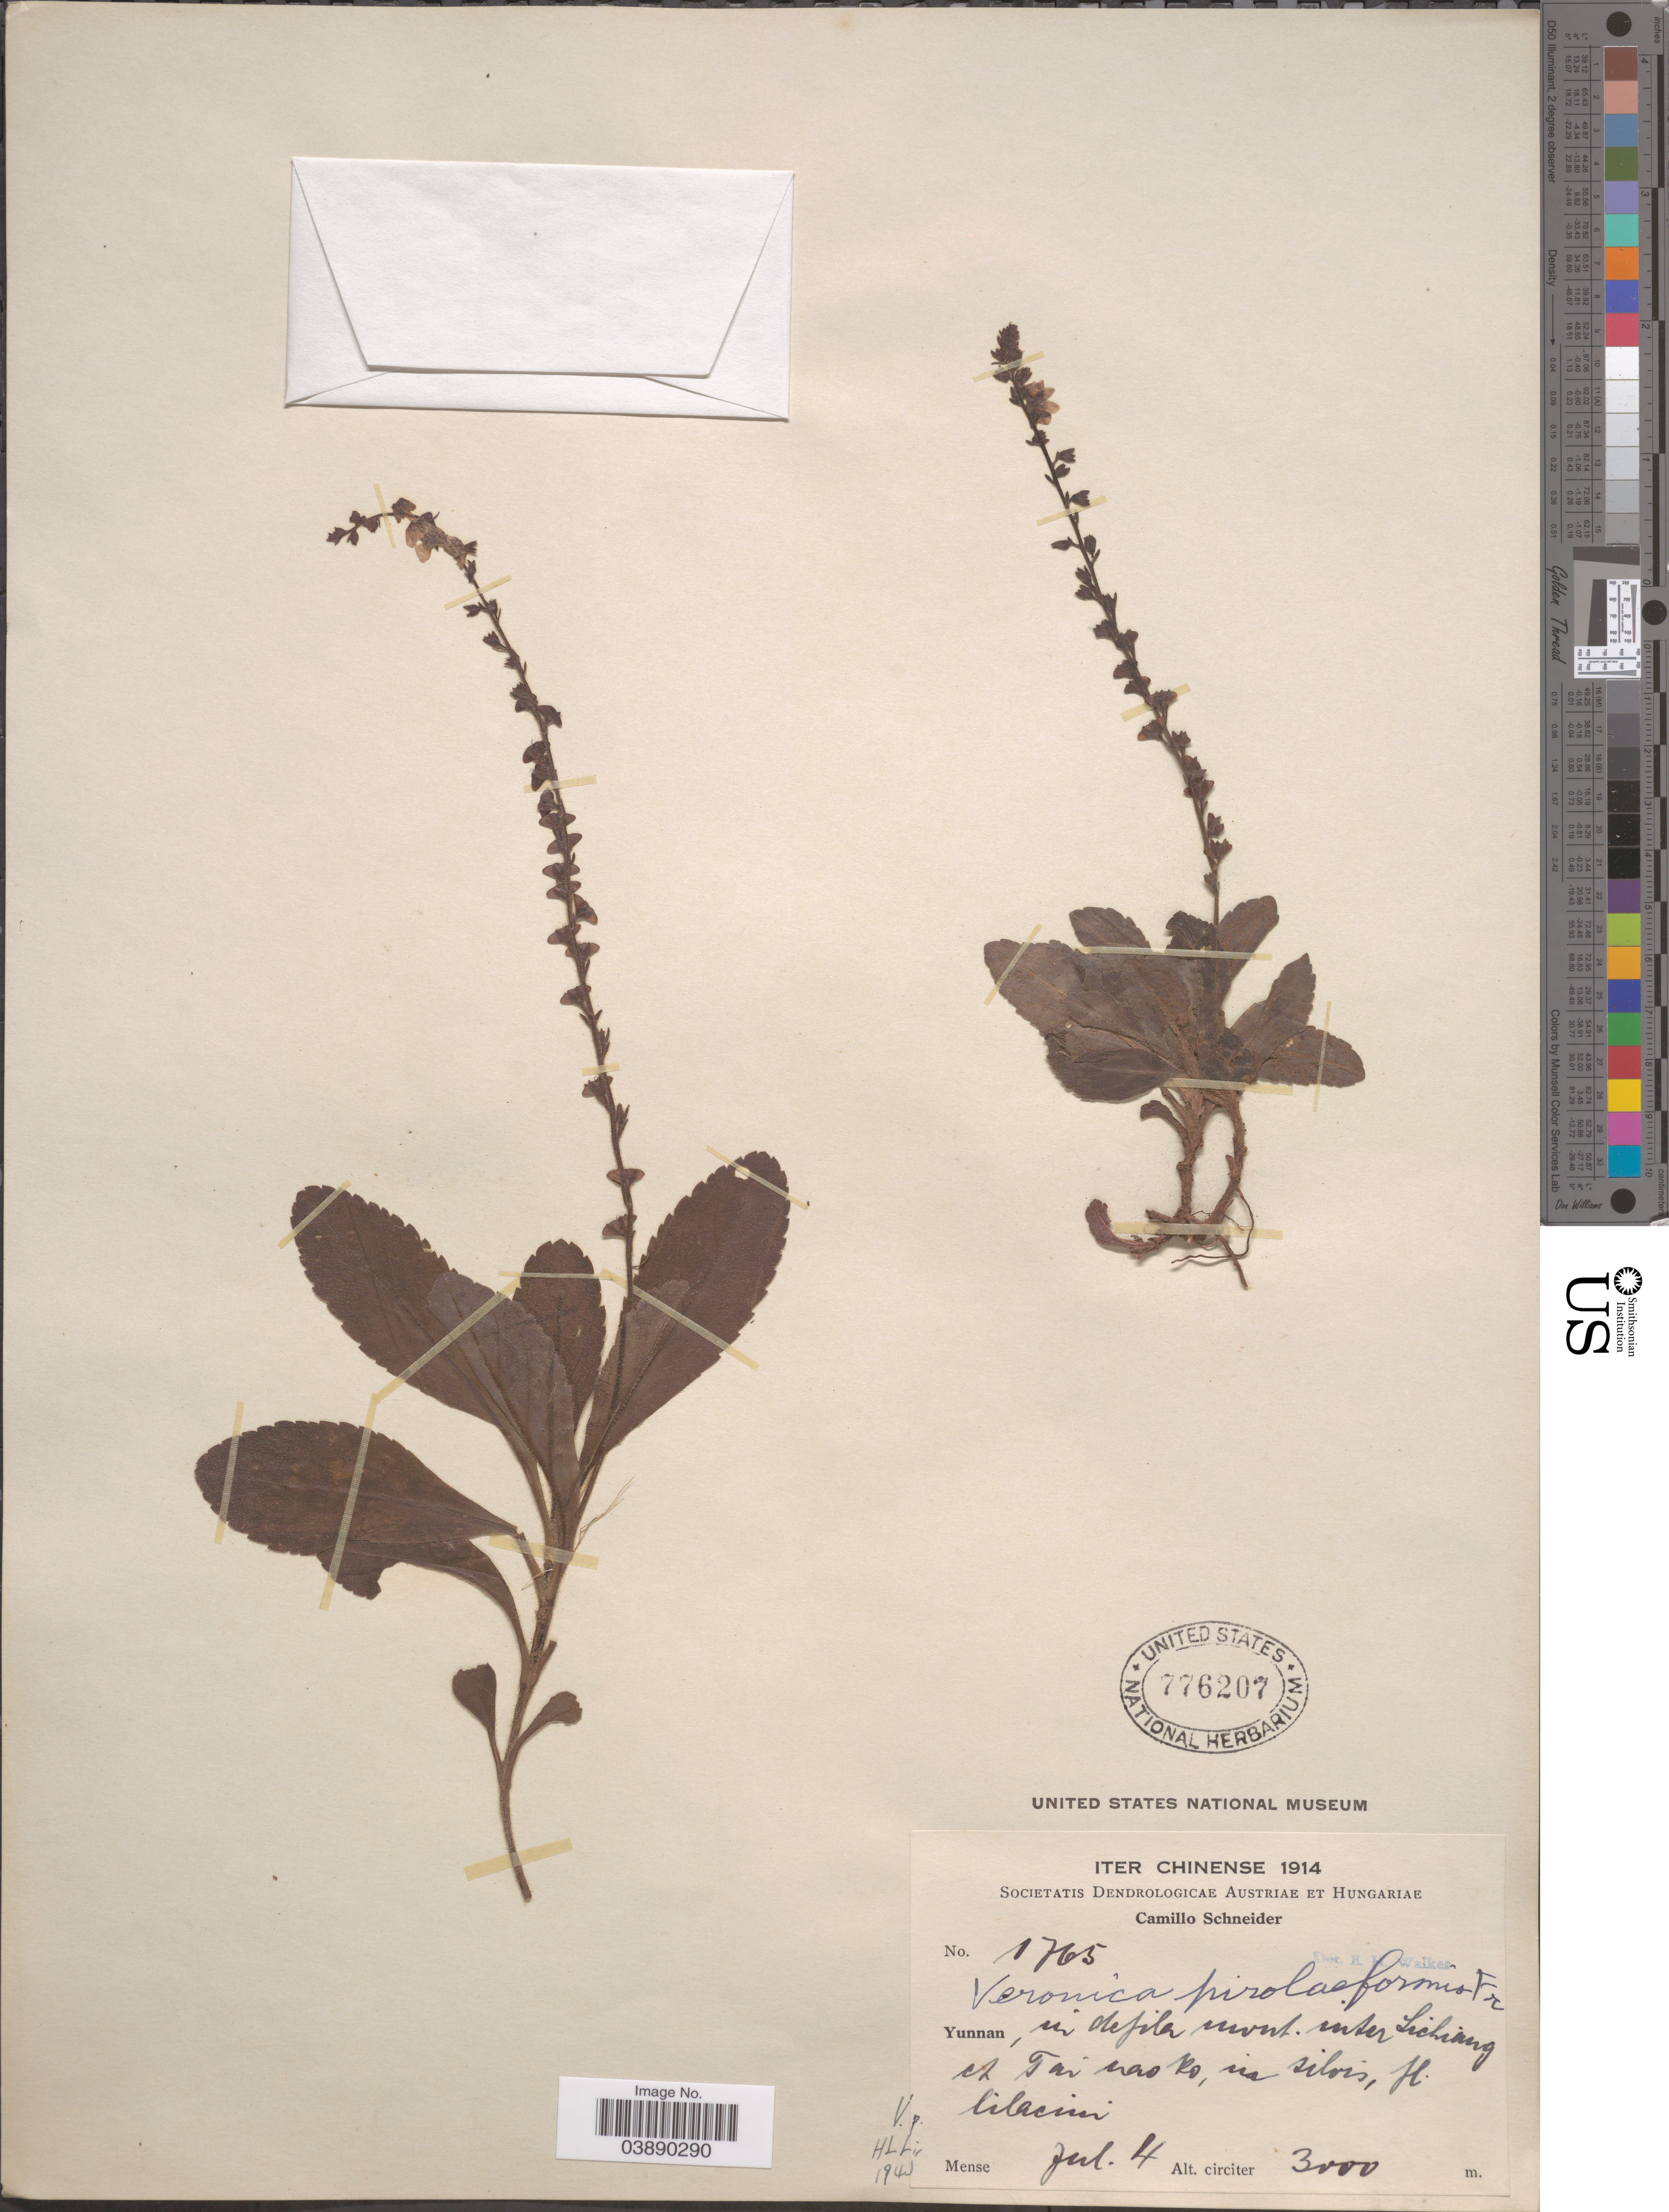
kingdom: Plantae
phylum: Tracheophyta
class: Magnoliopsida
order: Lamiales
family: Plantaginaceae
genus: Veronica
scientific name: Veronica piroliformis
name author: Franch.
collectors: C. K. Schneider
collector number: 1765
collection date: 1914-07-04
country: China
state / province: Yunnan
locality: In defila mont. inter Lichiang et Tai nao ko.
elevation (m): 3000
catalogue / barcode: US 776207